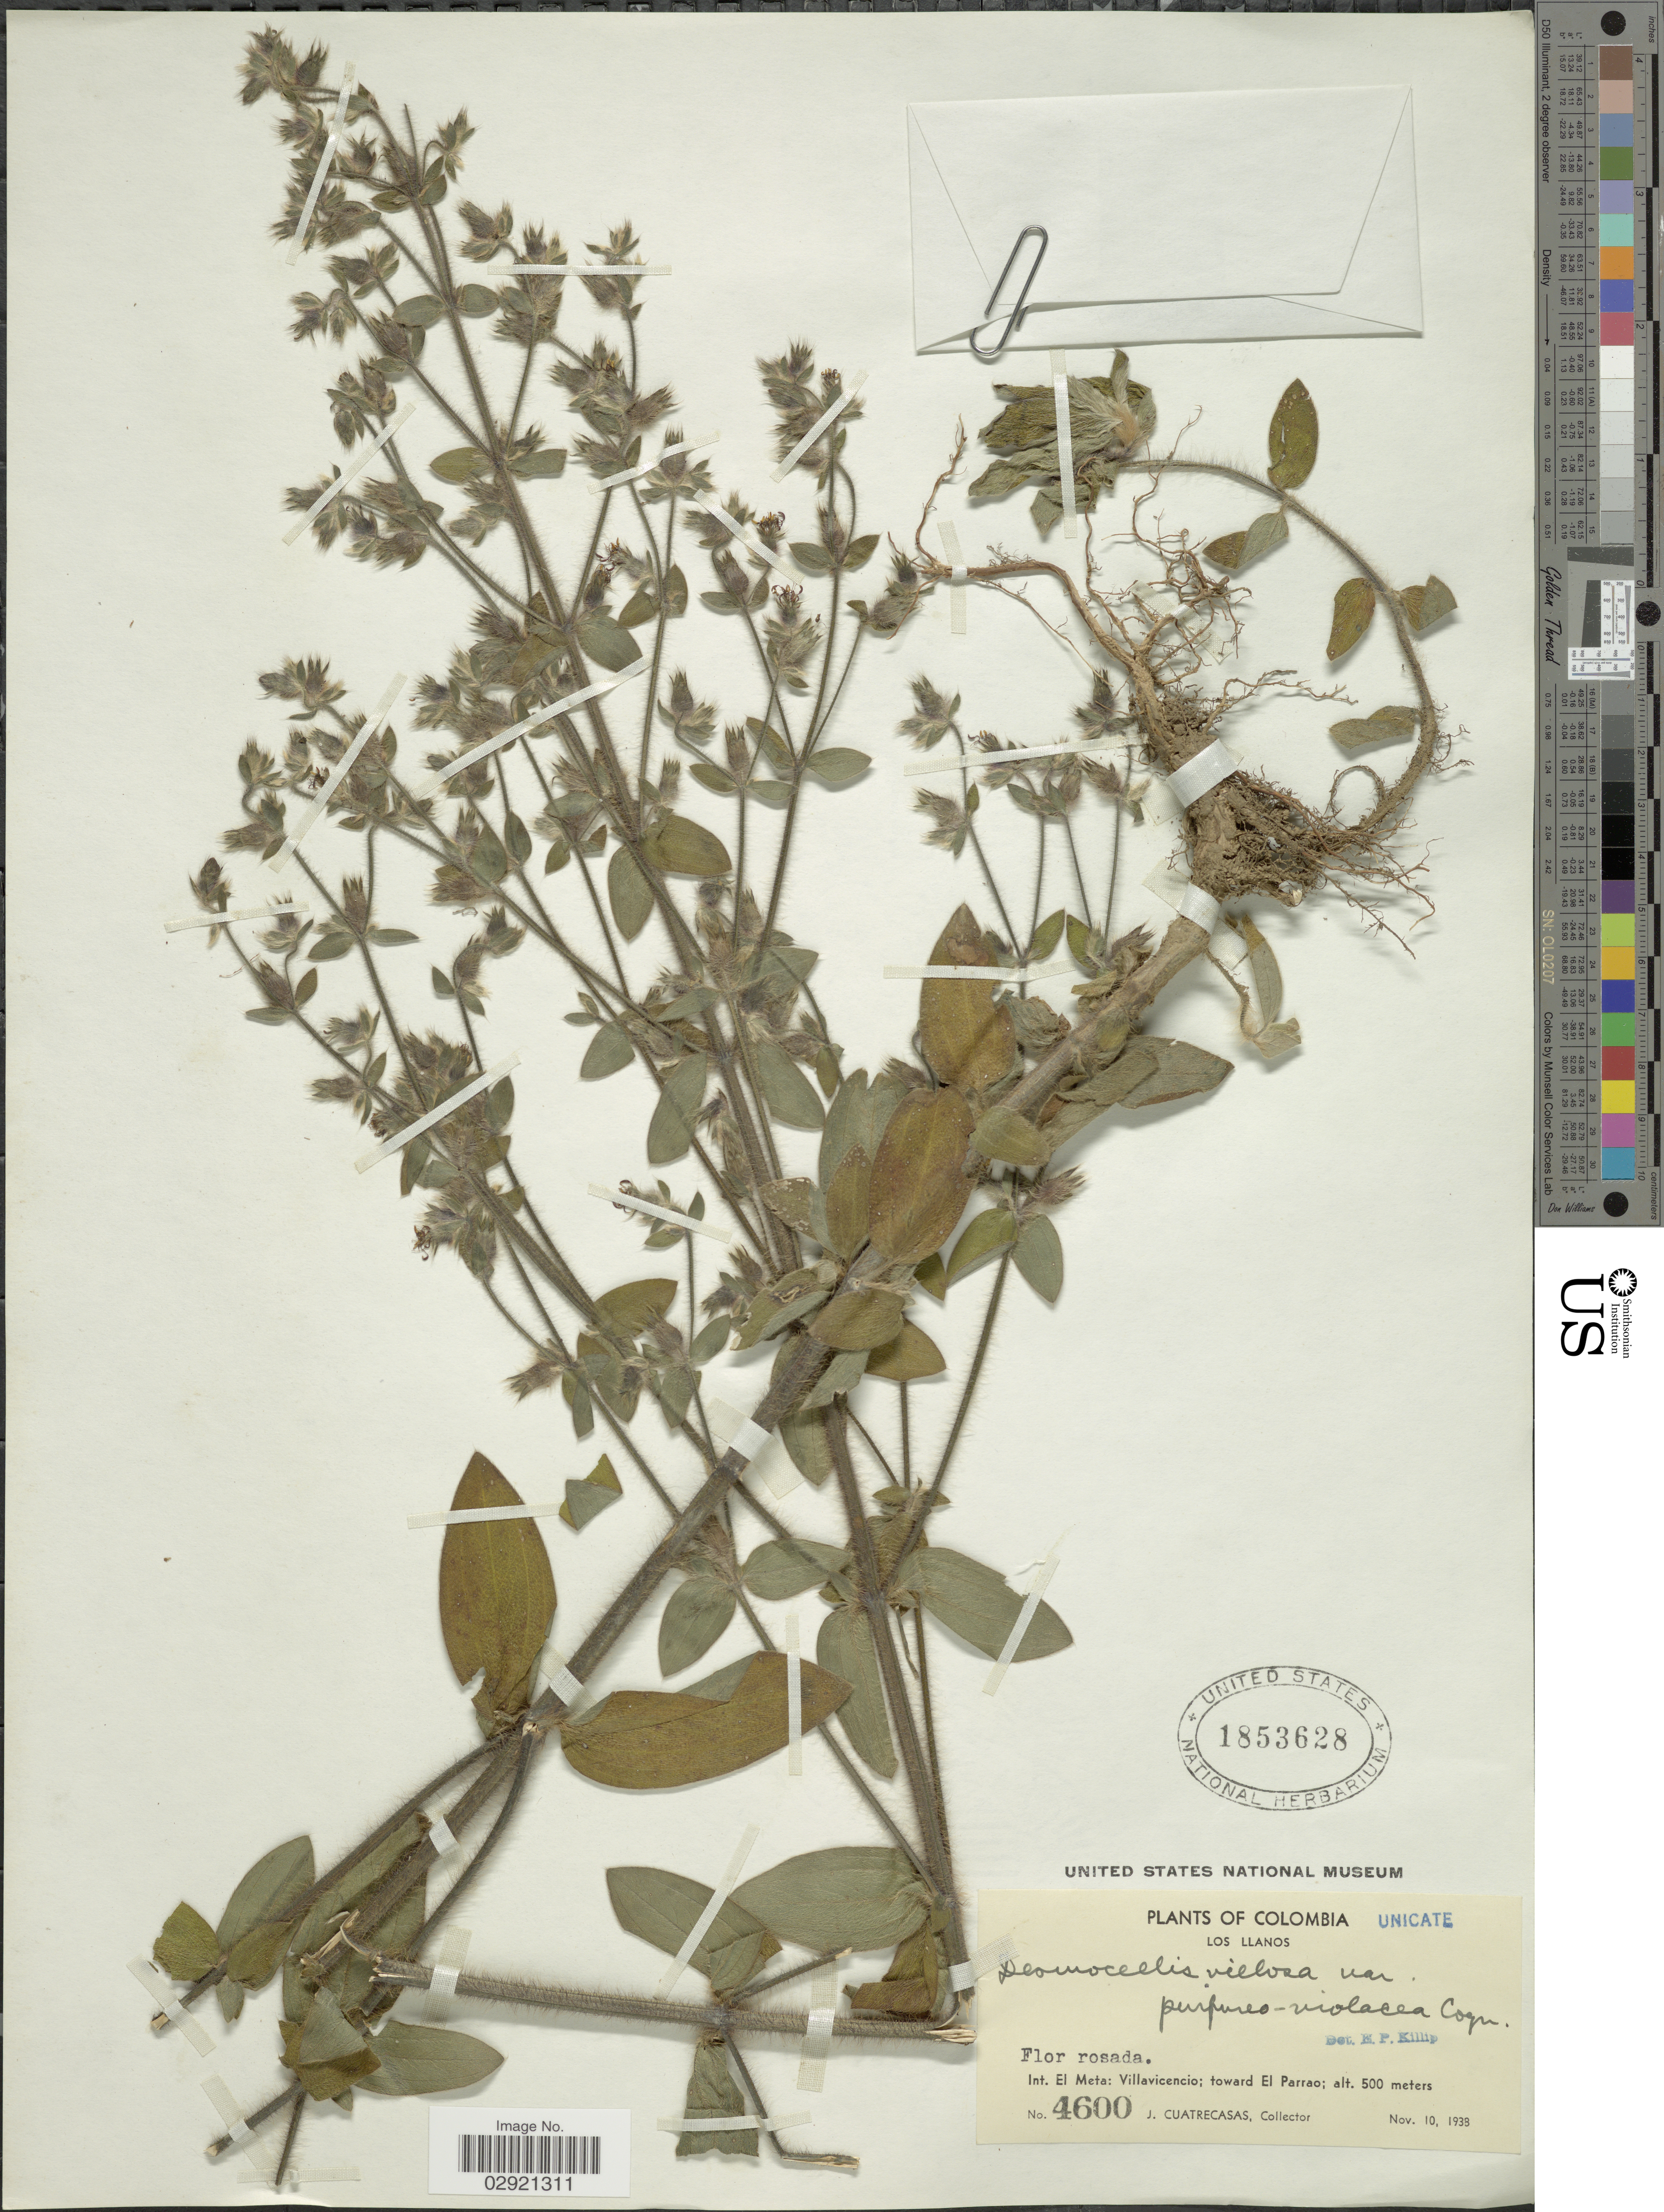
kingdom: Plantae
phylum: Tracheophyta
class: Magnoliopsida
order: Myrtales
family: Melastomataceae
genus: Desmoscelis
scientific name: Desmoscelis villosa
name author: (Aubl.) Naudin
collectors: J. Cuatrecasas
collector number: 4600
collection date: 1938-11-10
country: Colombia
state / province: Meta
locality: Los Llanos. Int. El Meta: Villavicencio; toward El Parrao.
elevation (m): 500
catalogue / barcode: US 1853628